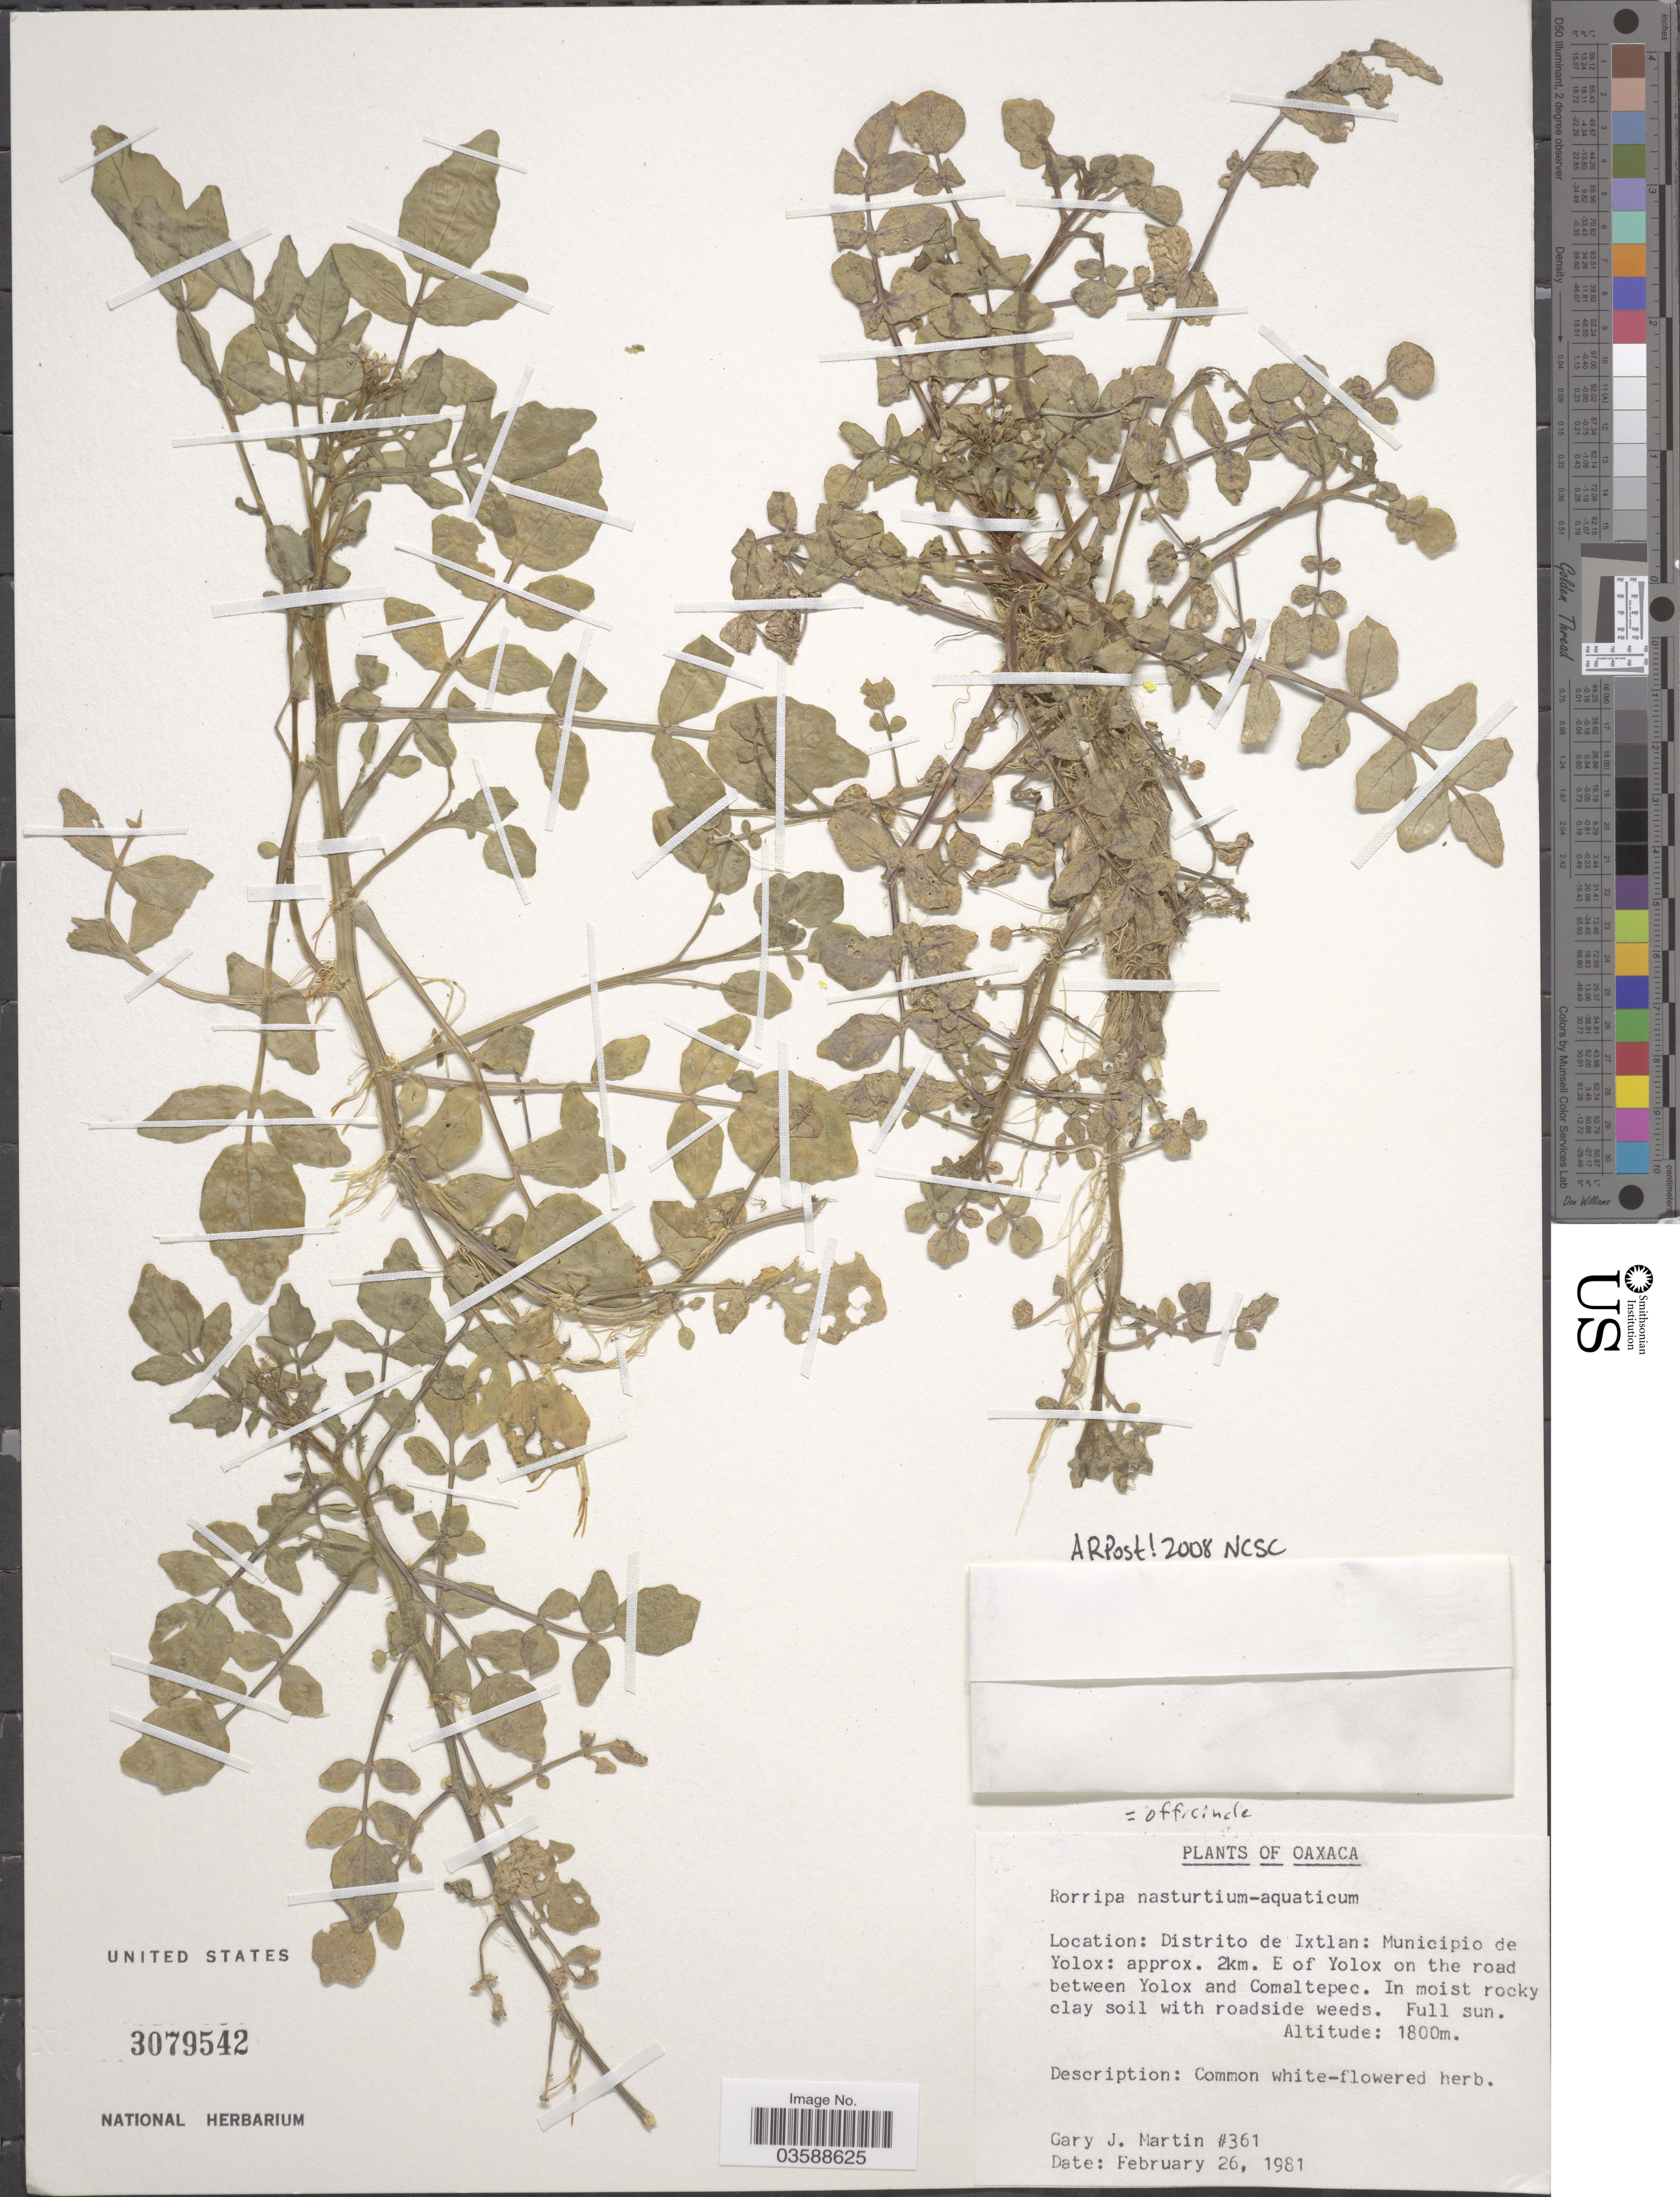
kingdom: Plantae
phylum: Tracheophyta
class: Magnoliopsida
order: Brassicales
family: Brassicaceae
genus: Nasturtium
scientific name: Nasturtium officinale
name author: R. Br.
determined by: Strong, M. T., (US), Smithsonian Institution - National Museum of Natural History (UNITED STATES)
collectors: G. J. Martin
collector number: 361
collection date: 1981-02-26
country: Mexico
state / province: Oaxaca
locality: Distrito de Ixtlan: Municipio de Yolox: approx. 2km. E of Yolox on the road between Yolox and Comaltepec.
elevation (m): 1800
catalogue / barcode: US 3079542